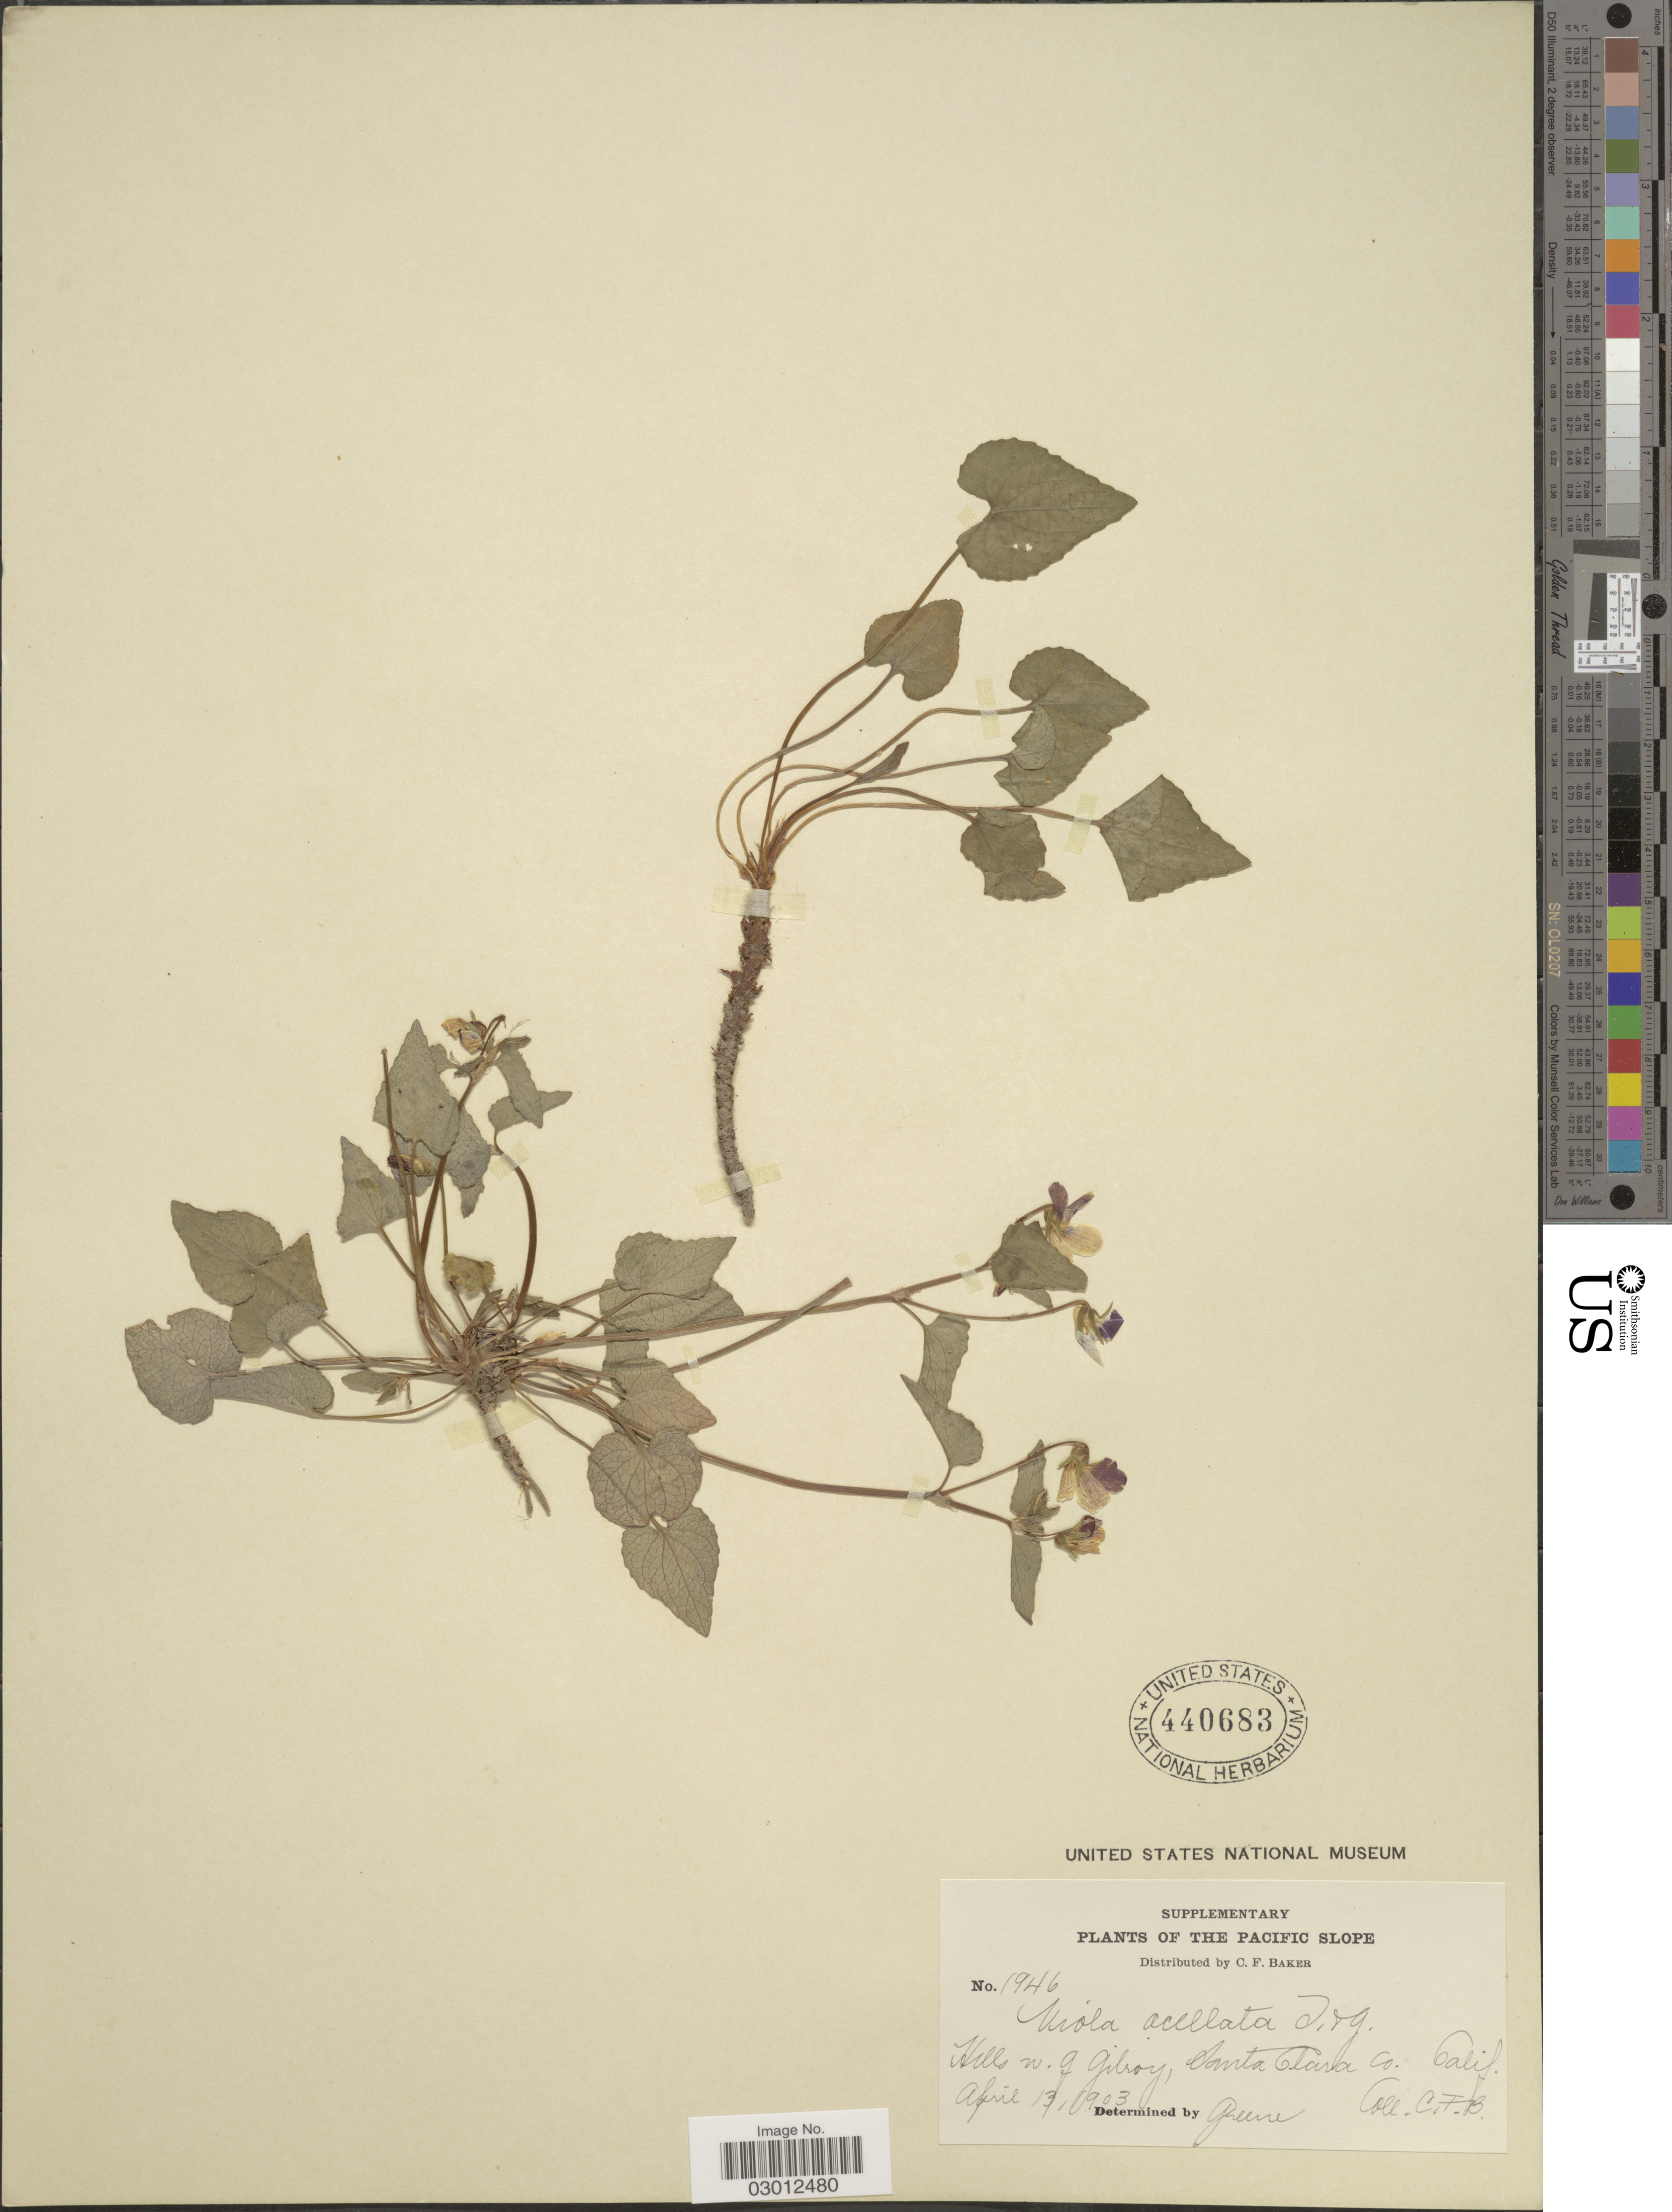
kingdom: Plantae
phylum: Tracheophyta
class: Magnoliopsida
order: Malpighiales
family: Violaceae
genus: Viola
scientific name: Viola ocellata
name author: Torr. & A. Gray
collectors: C. F. Baker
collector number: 1946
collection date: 1903-04-13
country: United States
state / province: California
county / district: Santa Clara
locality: Hills w. of Gilroy, Santa Clara Co.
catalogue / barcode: US 440683